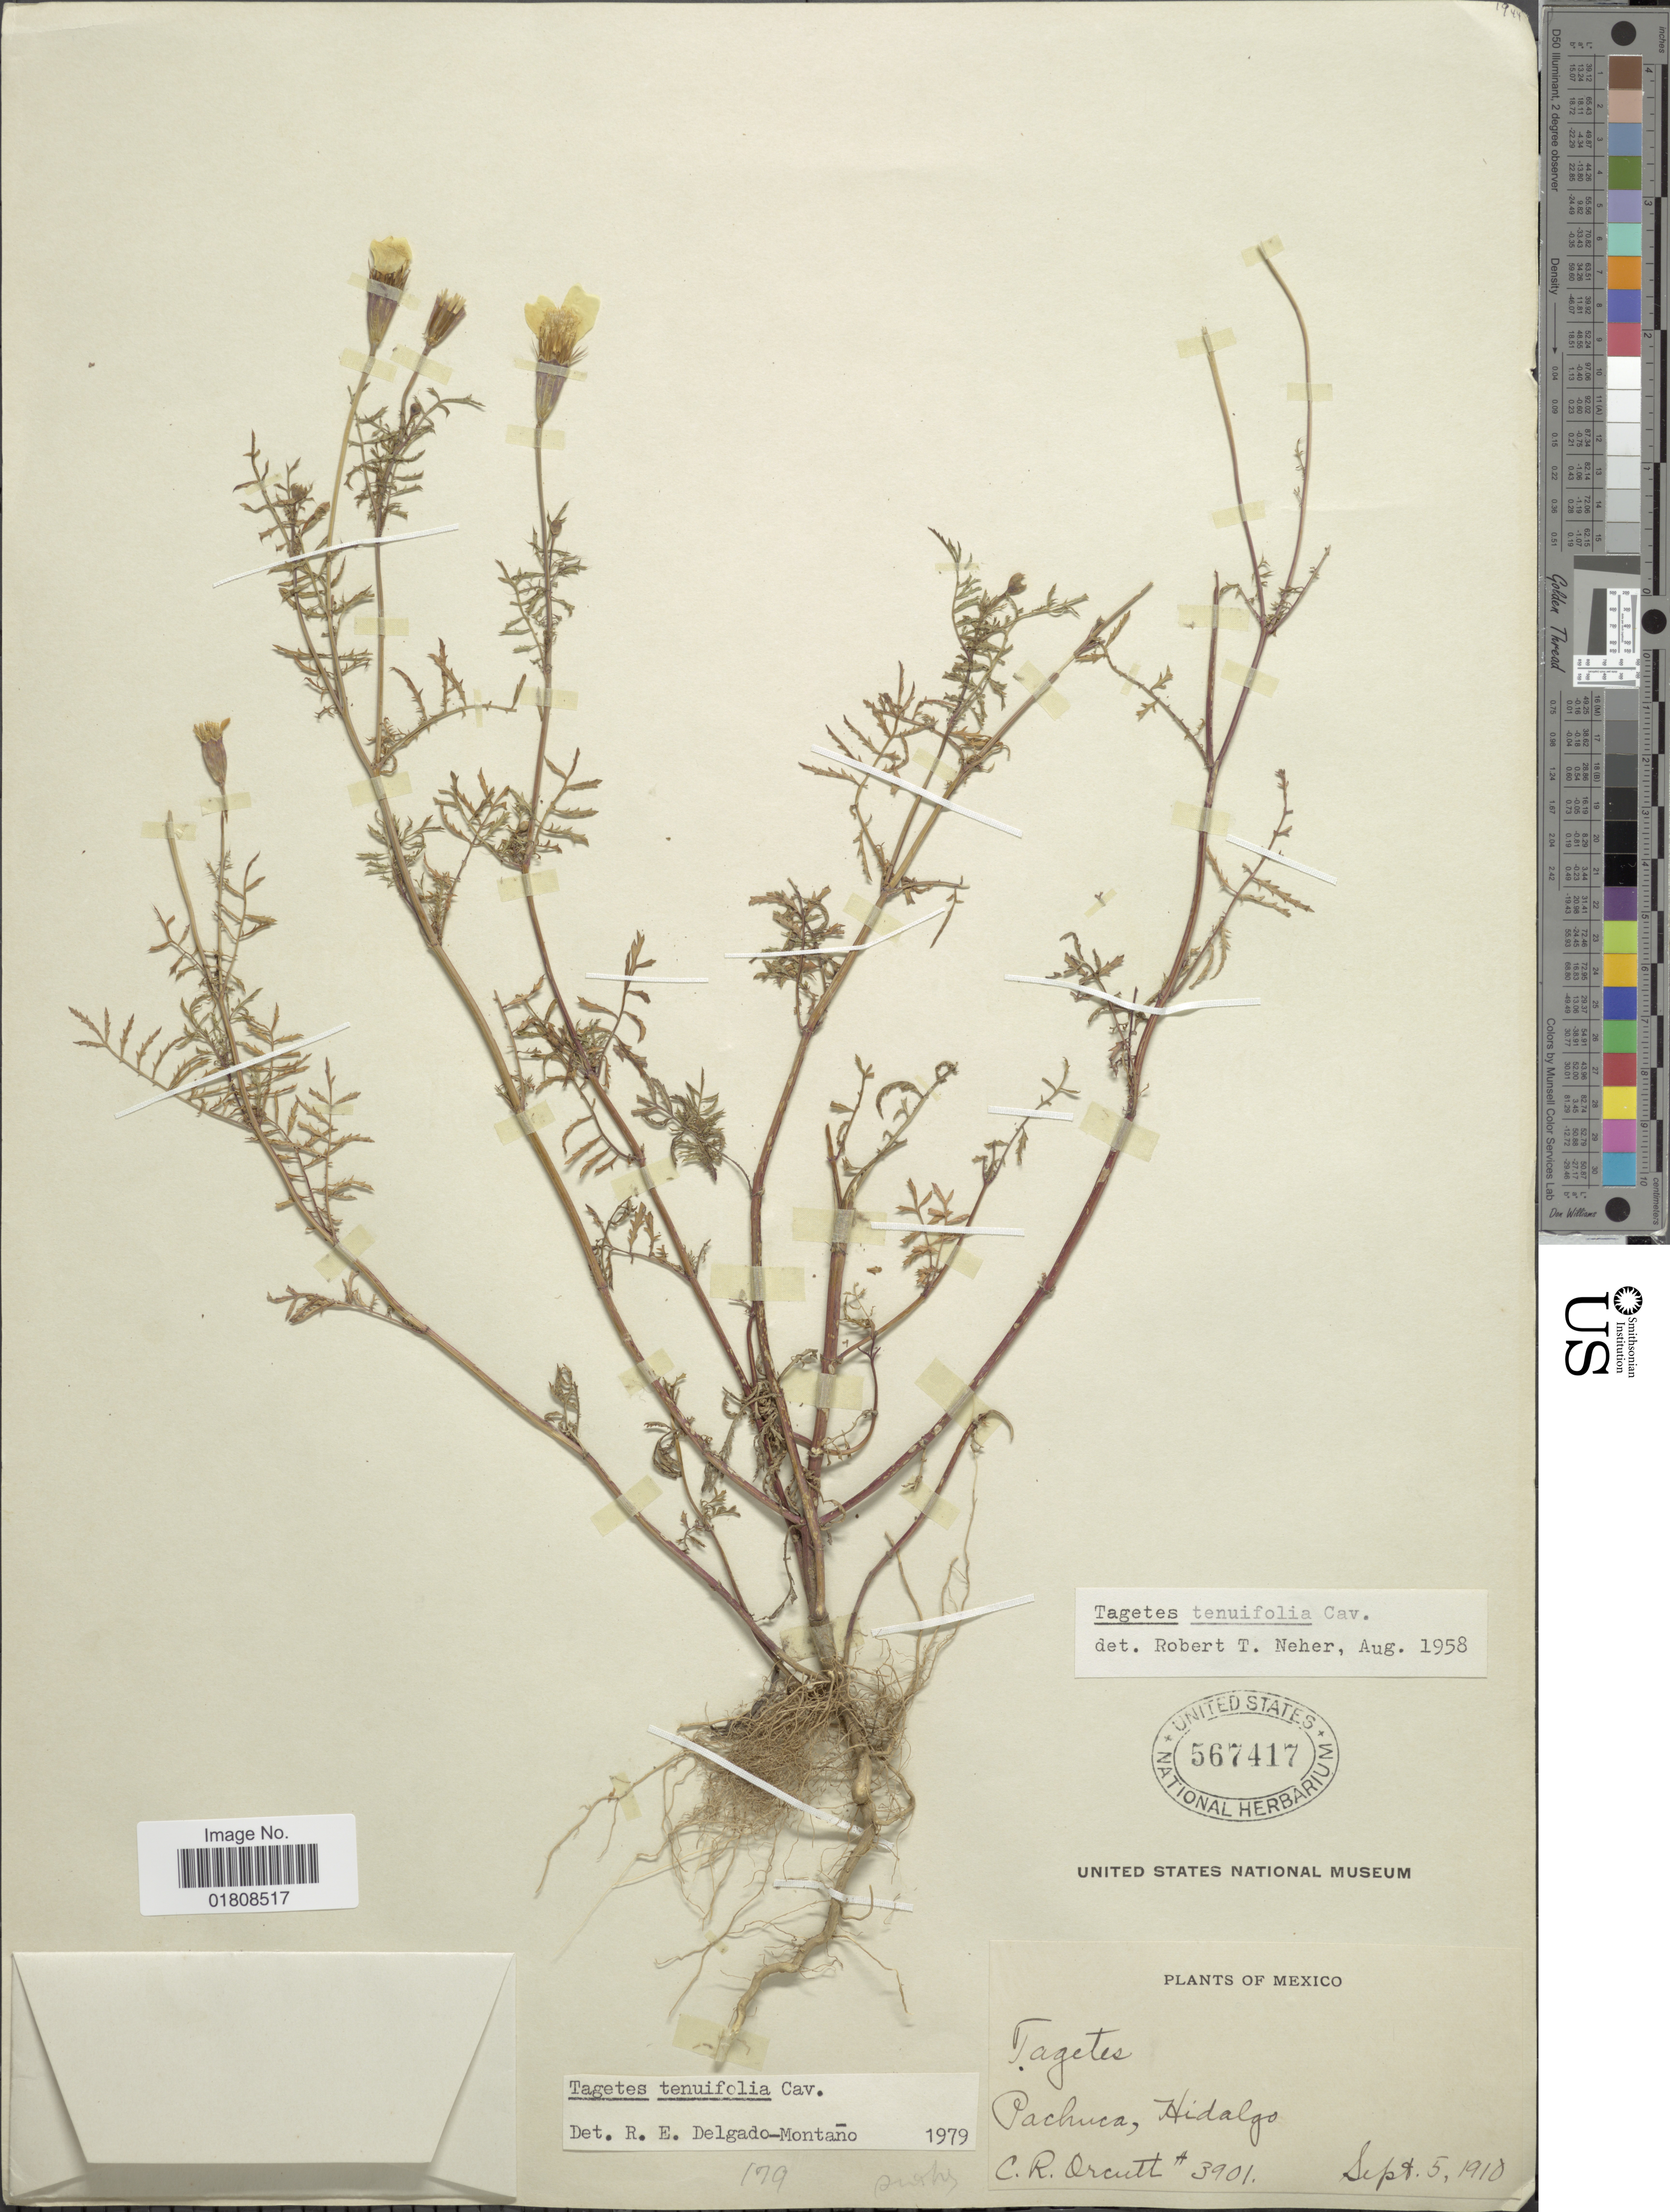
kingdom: Plantae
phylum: Tracheophyta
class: Magnoliopsida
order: Asterales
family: Asteraceae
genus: Tagetes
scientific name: Tagetes tenuifolia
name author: Cav.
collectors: C. R. Orcutt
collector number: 3901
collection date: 1910-09-05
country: Mexico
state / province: Hidalgo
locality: Pachuca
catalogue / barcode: US 567417